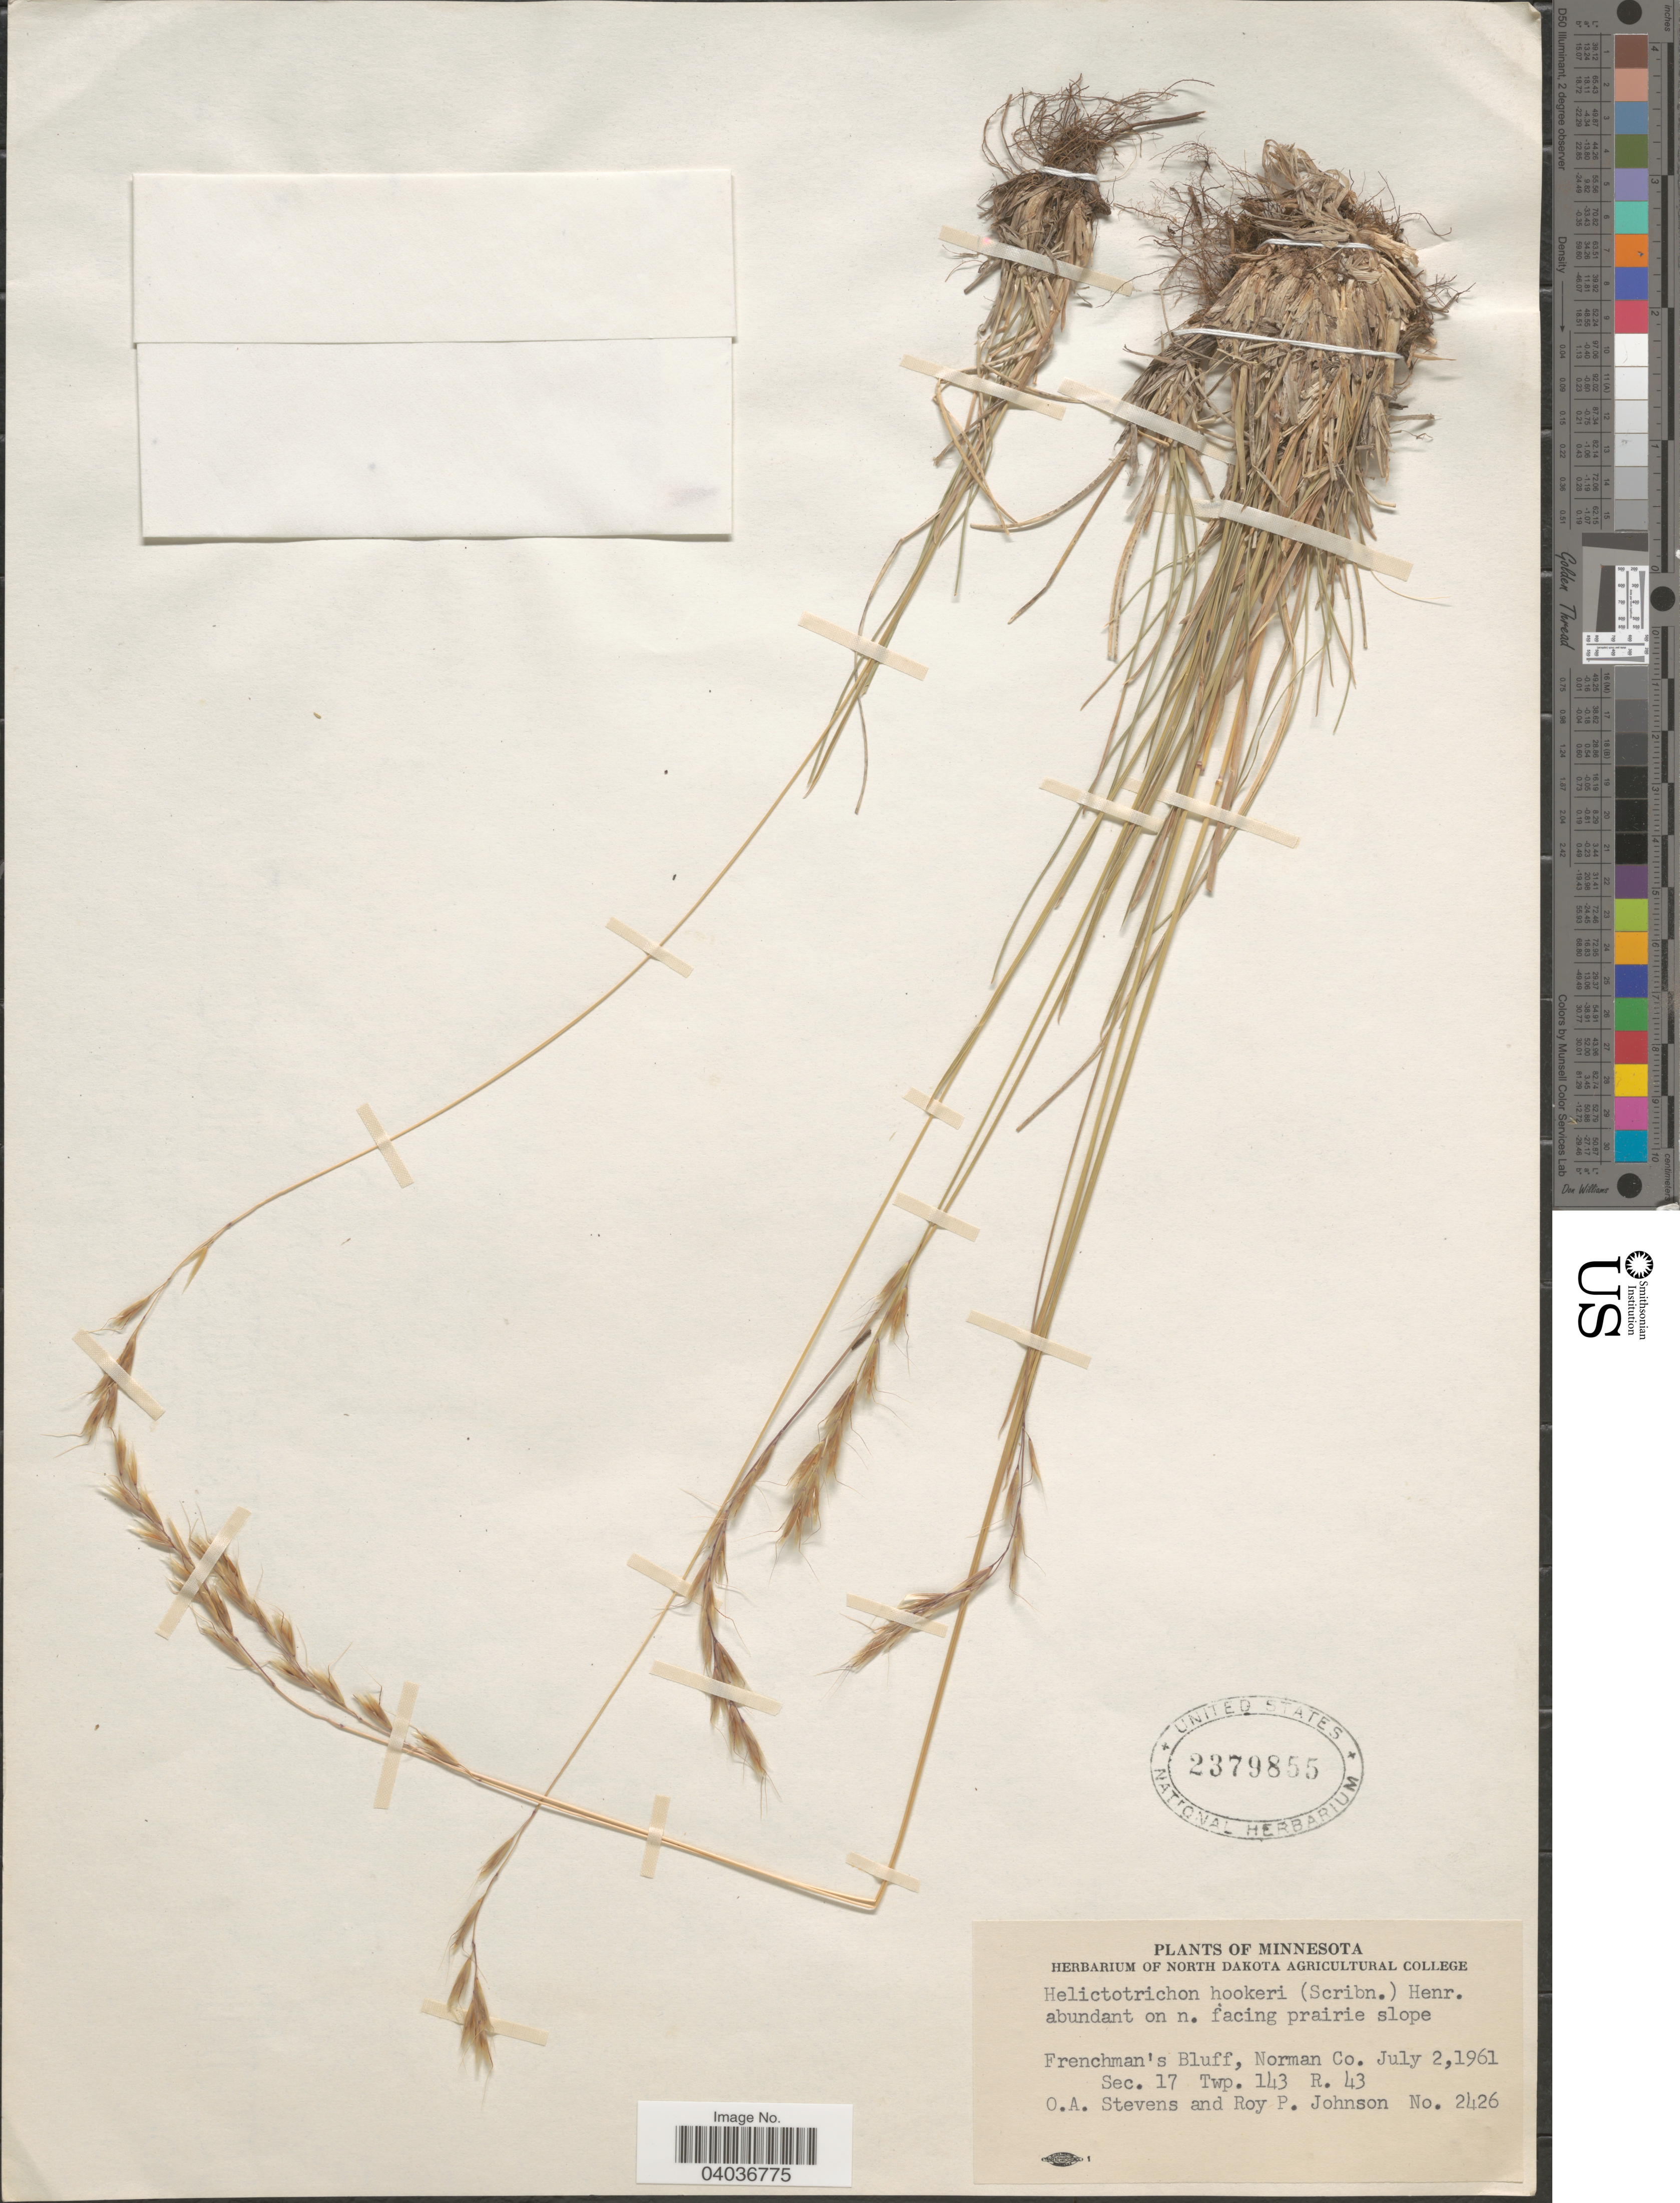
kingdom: Plantae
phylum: Tracheophyta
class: Liliopsida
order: Poales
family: Poaceae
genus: Helictochloa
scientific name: Helictochloa hookeri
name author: (Scribn.) Romero Zarco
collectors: O. A. Stevens & R. Johnson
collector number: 2426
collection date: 1961-07-02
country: United States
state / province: Minnesota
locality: On n. facing prairie slope. Frenchman's Bluff, Norman Co. Sec. 17 Twp. 143 R. 43.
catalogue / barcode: US 2379855